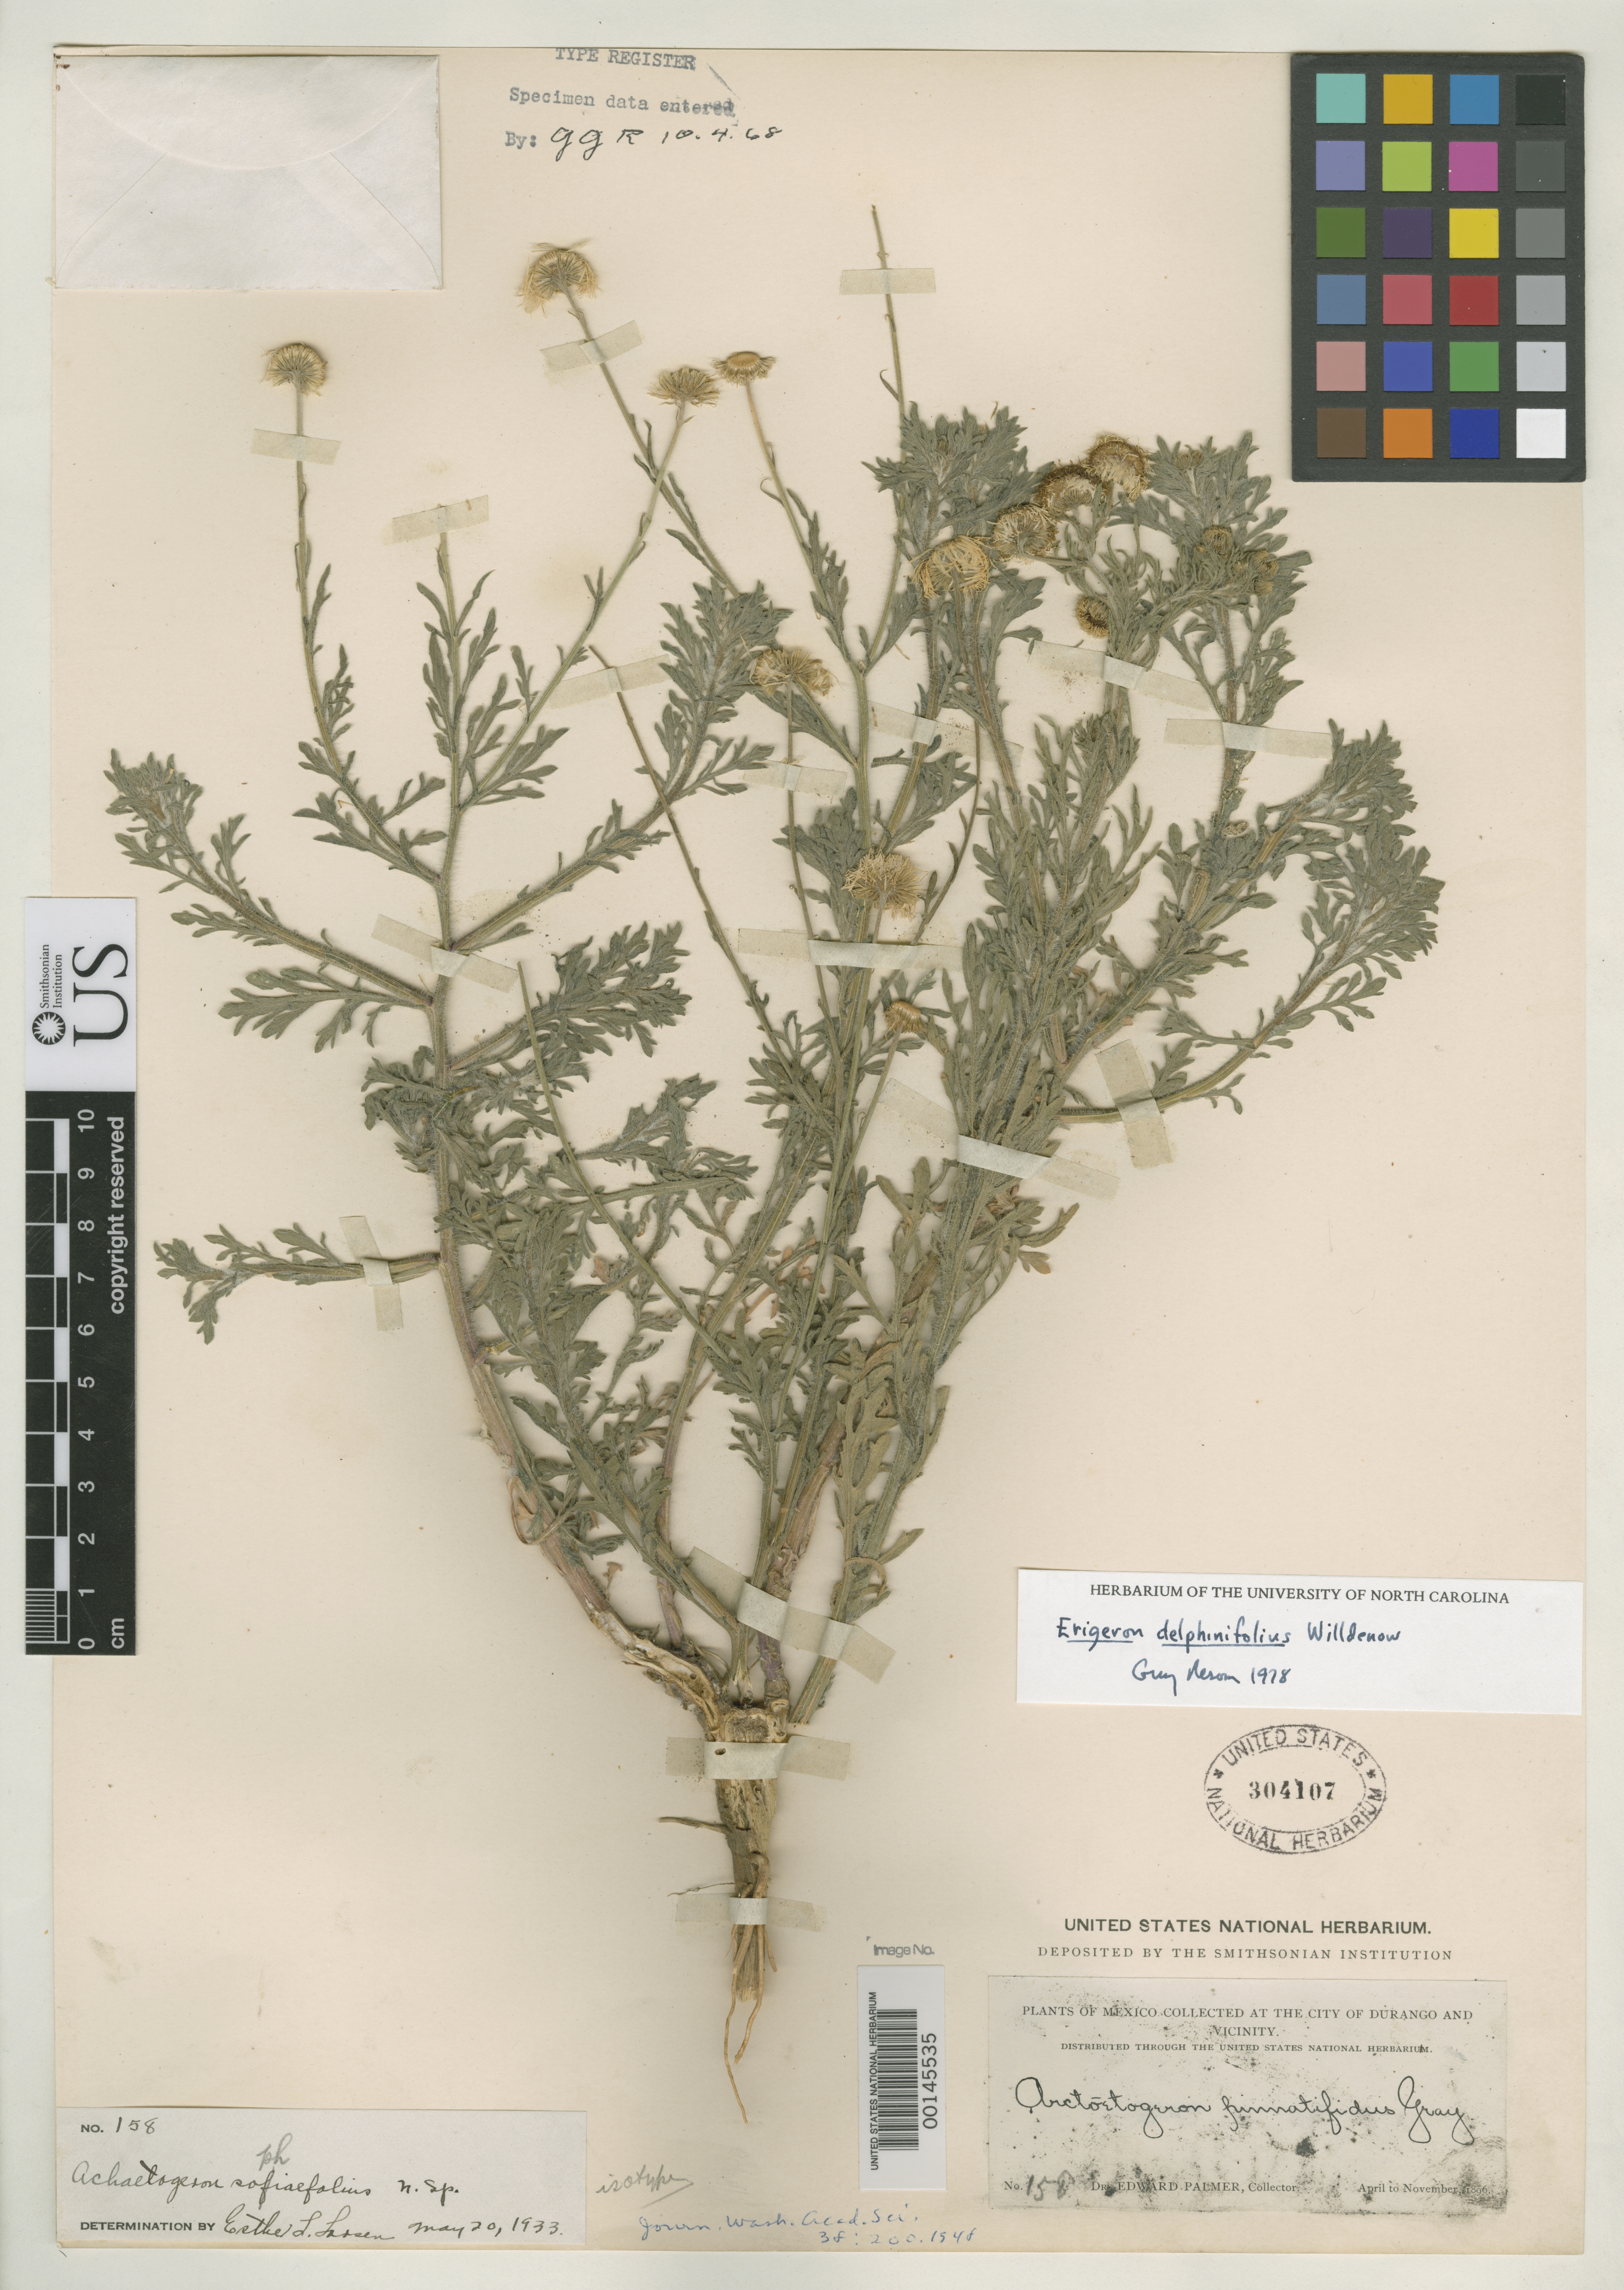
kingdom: Plantae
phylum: Tracheophyta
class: Magnoliopsida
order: Asterales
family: Asteraceae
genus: Achaetogeron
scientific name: Achaetogeron sophiaefolius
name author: Larsen ex S.F. Blake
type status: Isotype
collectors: E. Palmer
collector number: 158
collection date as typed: Apr 1896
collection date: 1896-04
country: Mexico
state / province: Durango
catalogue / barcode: US 304107